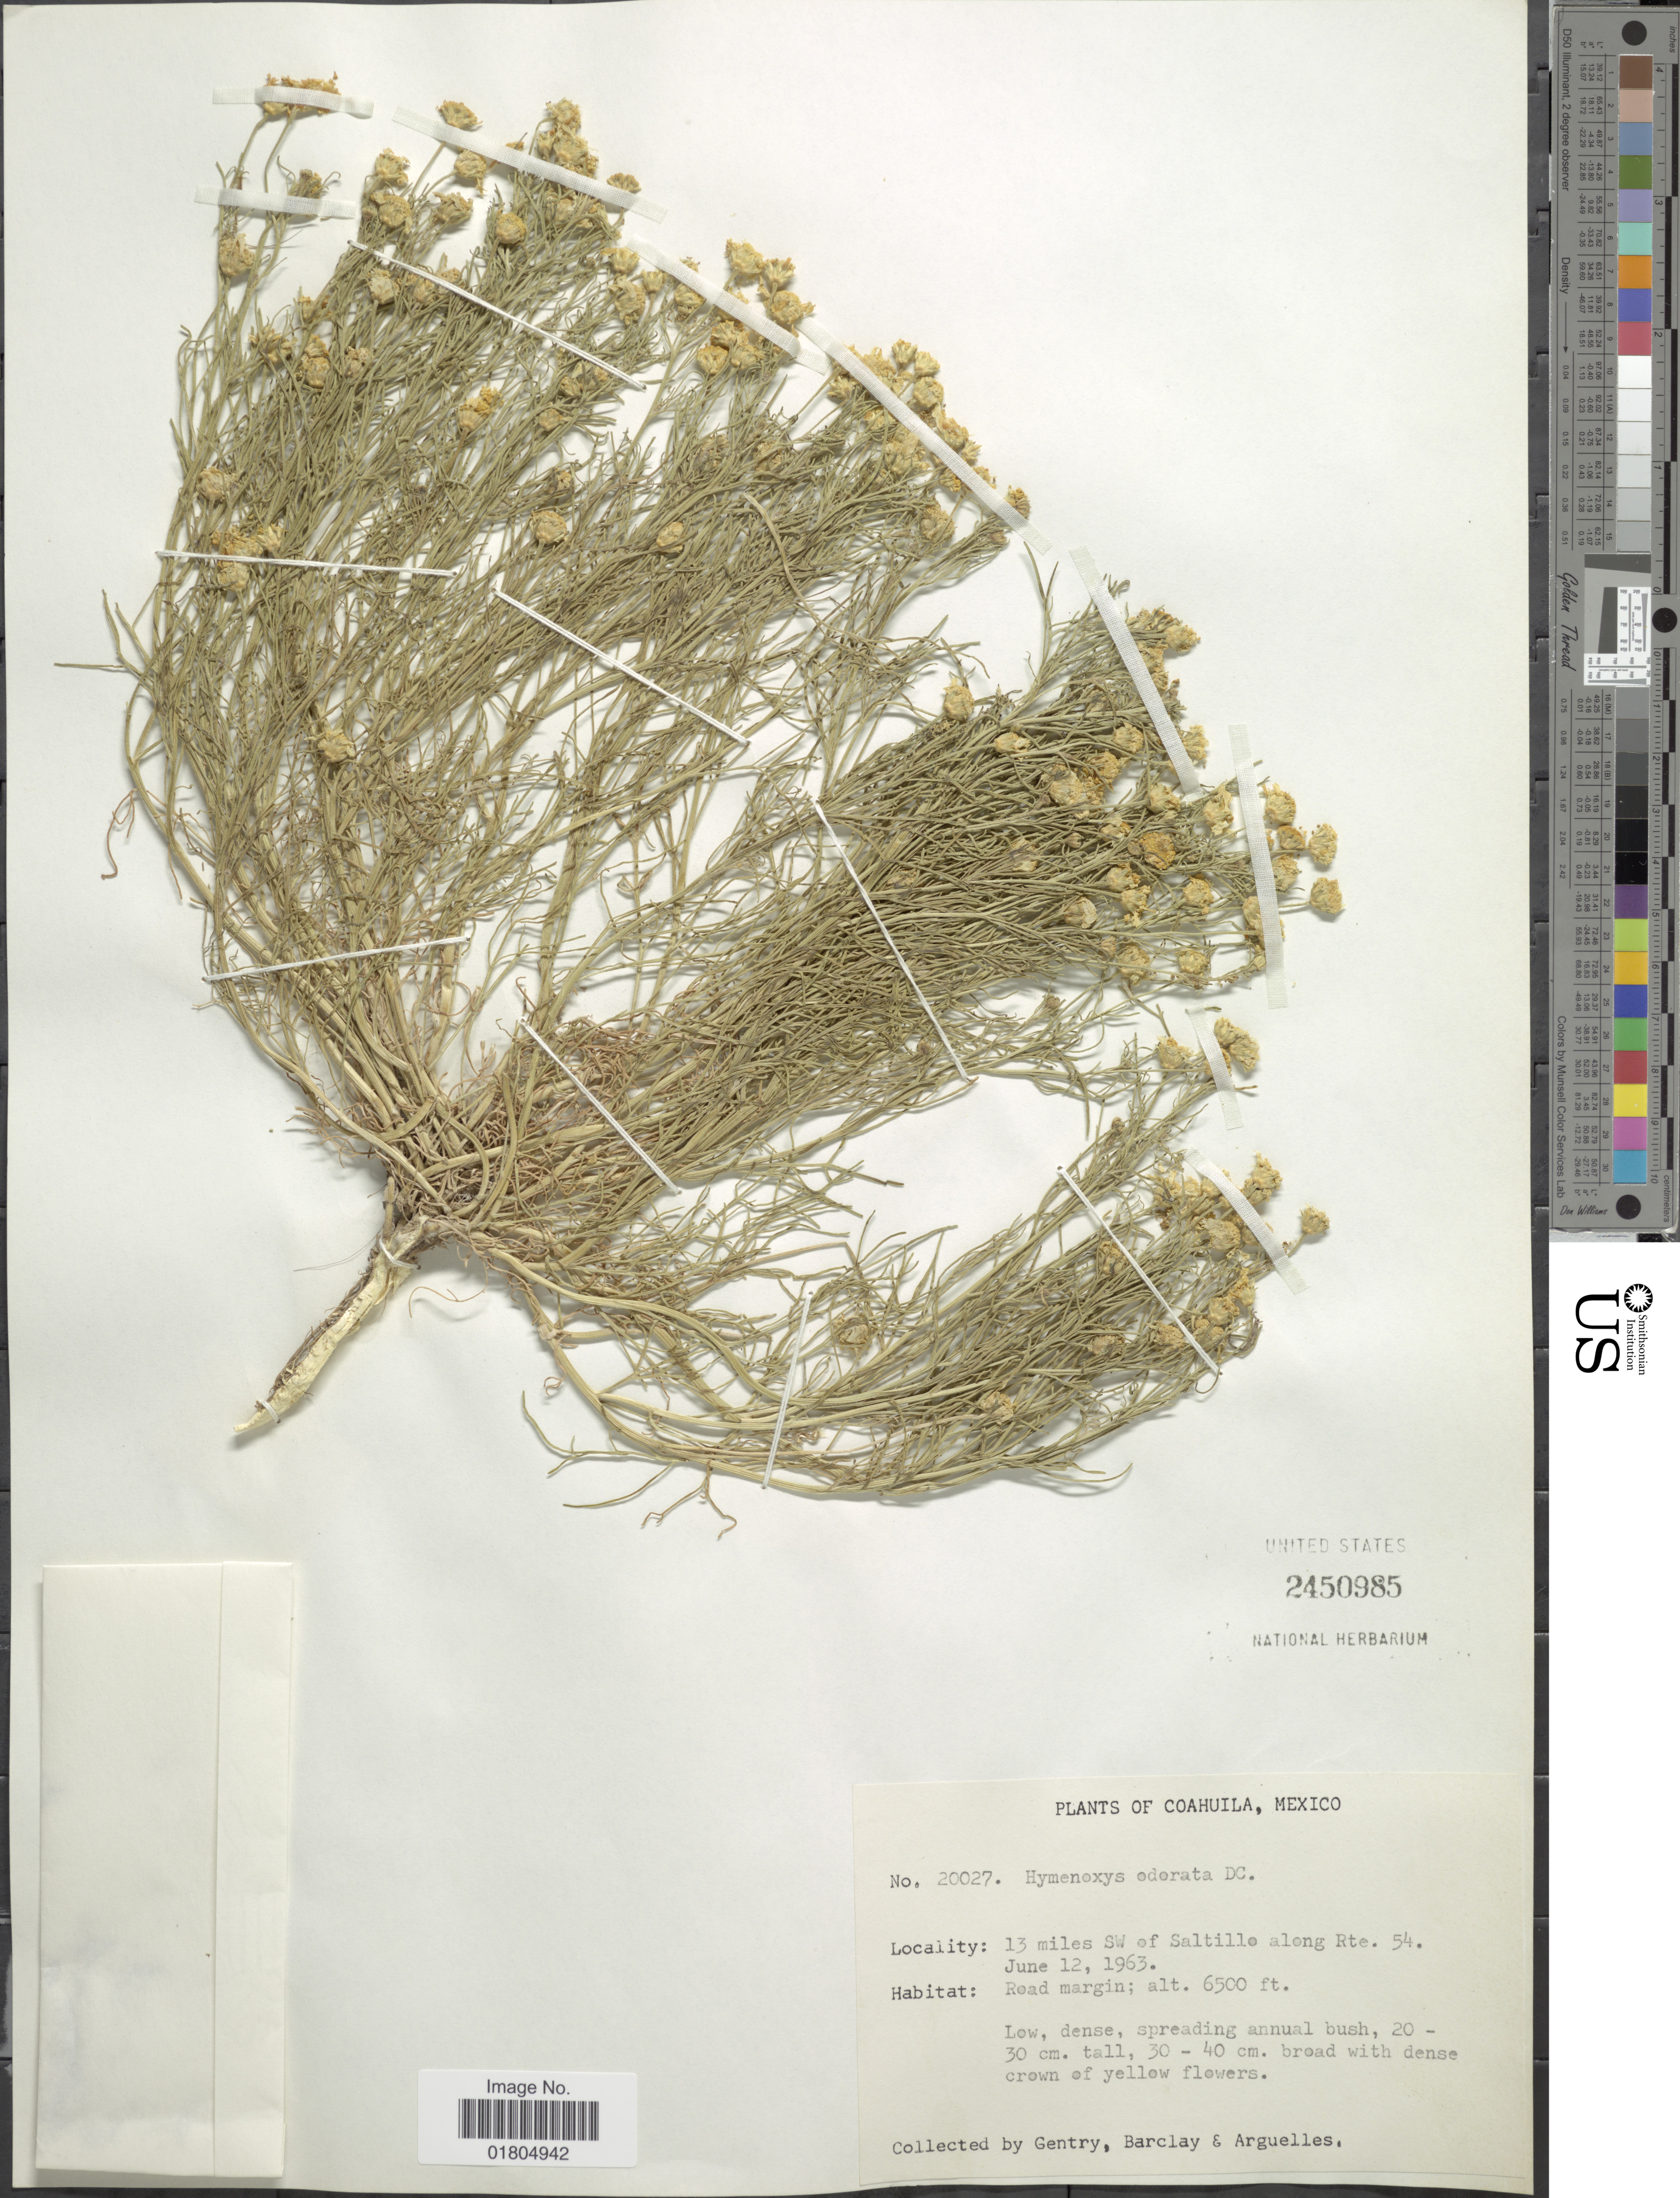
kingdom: Plantae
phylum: Tracheophyta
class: Magnoliopsida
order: Asterales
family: Asteraceae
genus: Hymenoxys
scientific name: Hymenoxys odorata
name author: DC.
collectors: Gentry, --, -- Barclay & Arguelles, --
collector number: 20027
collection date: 1963-06-12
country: Mexico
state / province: Coahuila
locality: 13 miles SW of Saltillo along Rte. 54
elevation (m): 1981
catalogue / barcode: US 2450985